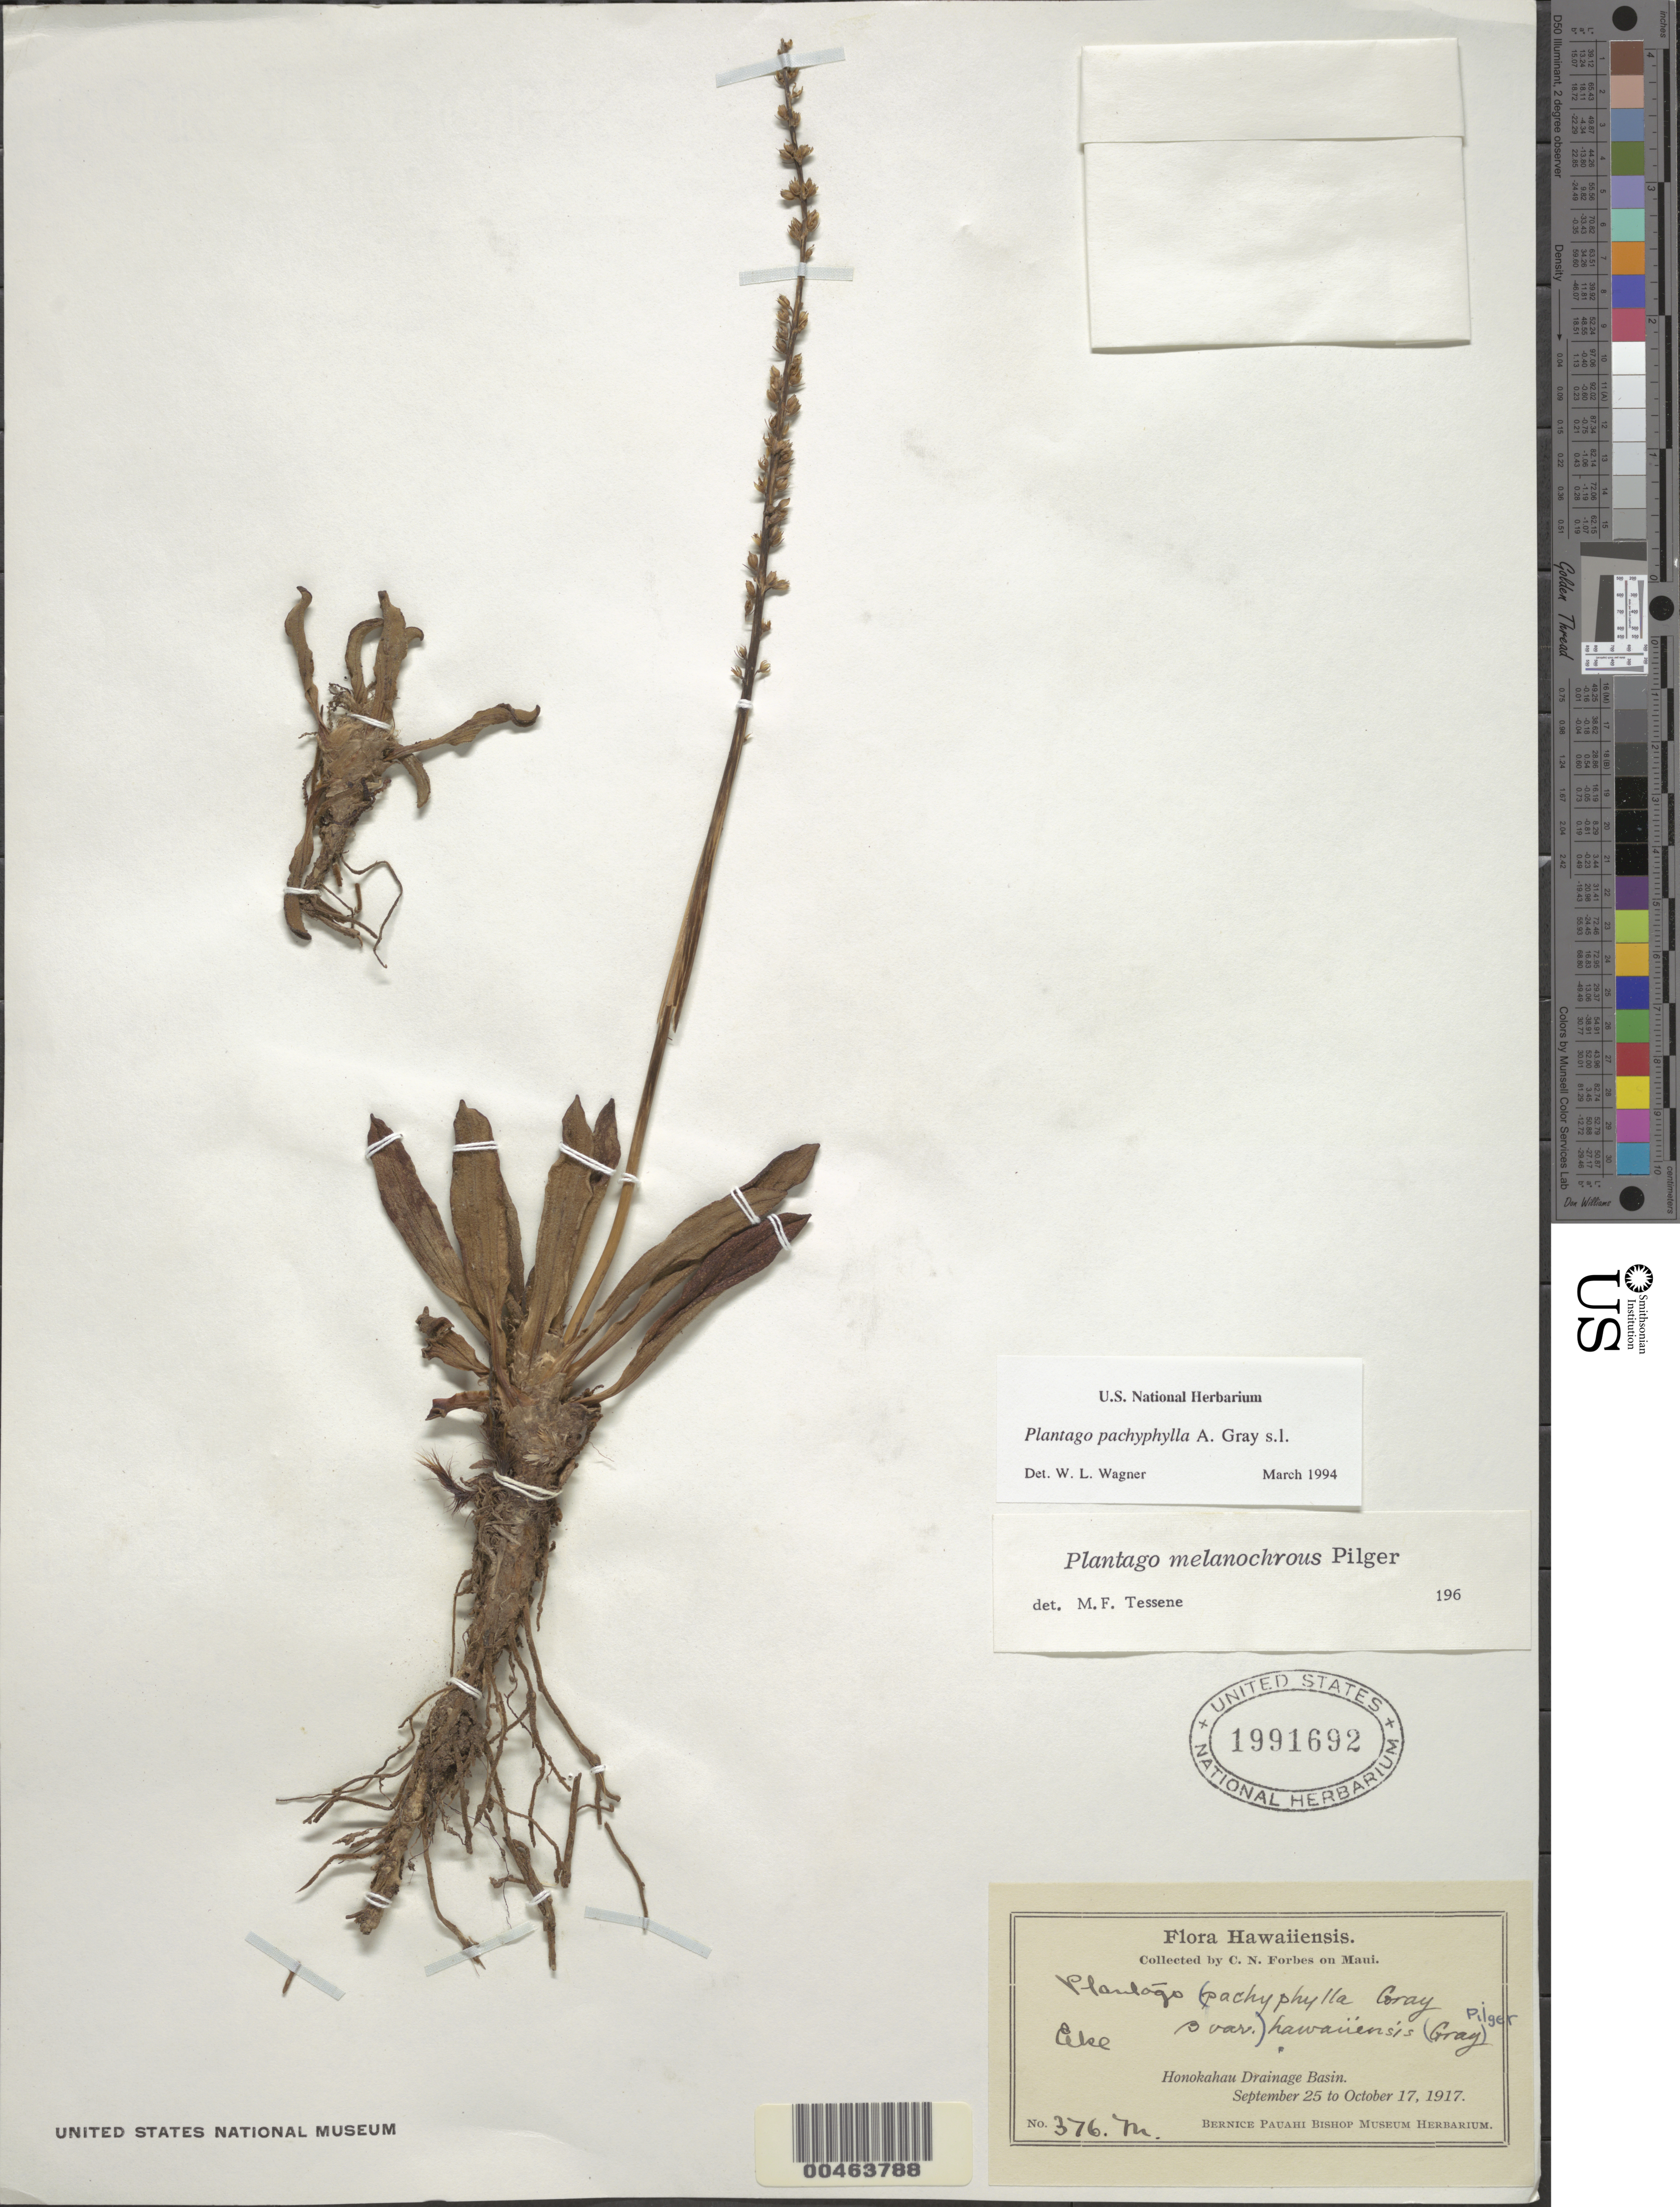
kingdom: Plantae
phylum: Tracheophyta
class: Magnoliopsida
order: Lamiales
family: Plantaginaceae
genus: Plantago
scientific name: Plantago pachyphylla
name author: A. Gray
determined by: Wagner, W. L., (BOT), Smithsonian Institution - National Museum of Natural History (UNITED STATES)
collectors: C. N. Forbes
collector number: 376.M.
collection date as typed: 25 Sep 1917 to 17 Oct 1917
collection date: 1917-09-25/1917-10-17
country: United States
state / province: Hawaii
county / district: Maui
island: Maui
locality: Honokahau Drainage Basin, Eke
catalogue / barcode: US 1991692